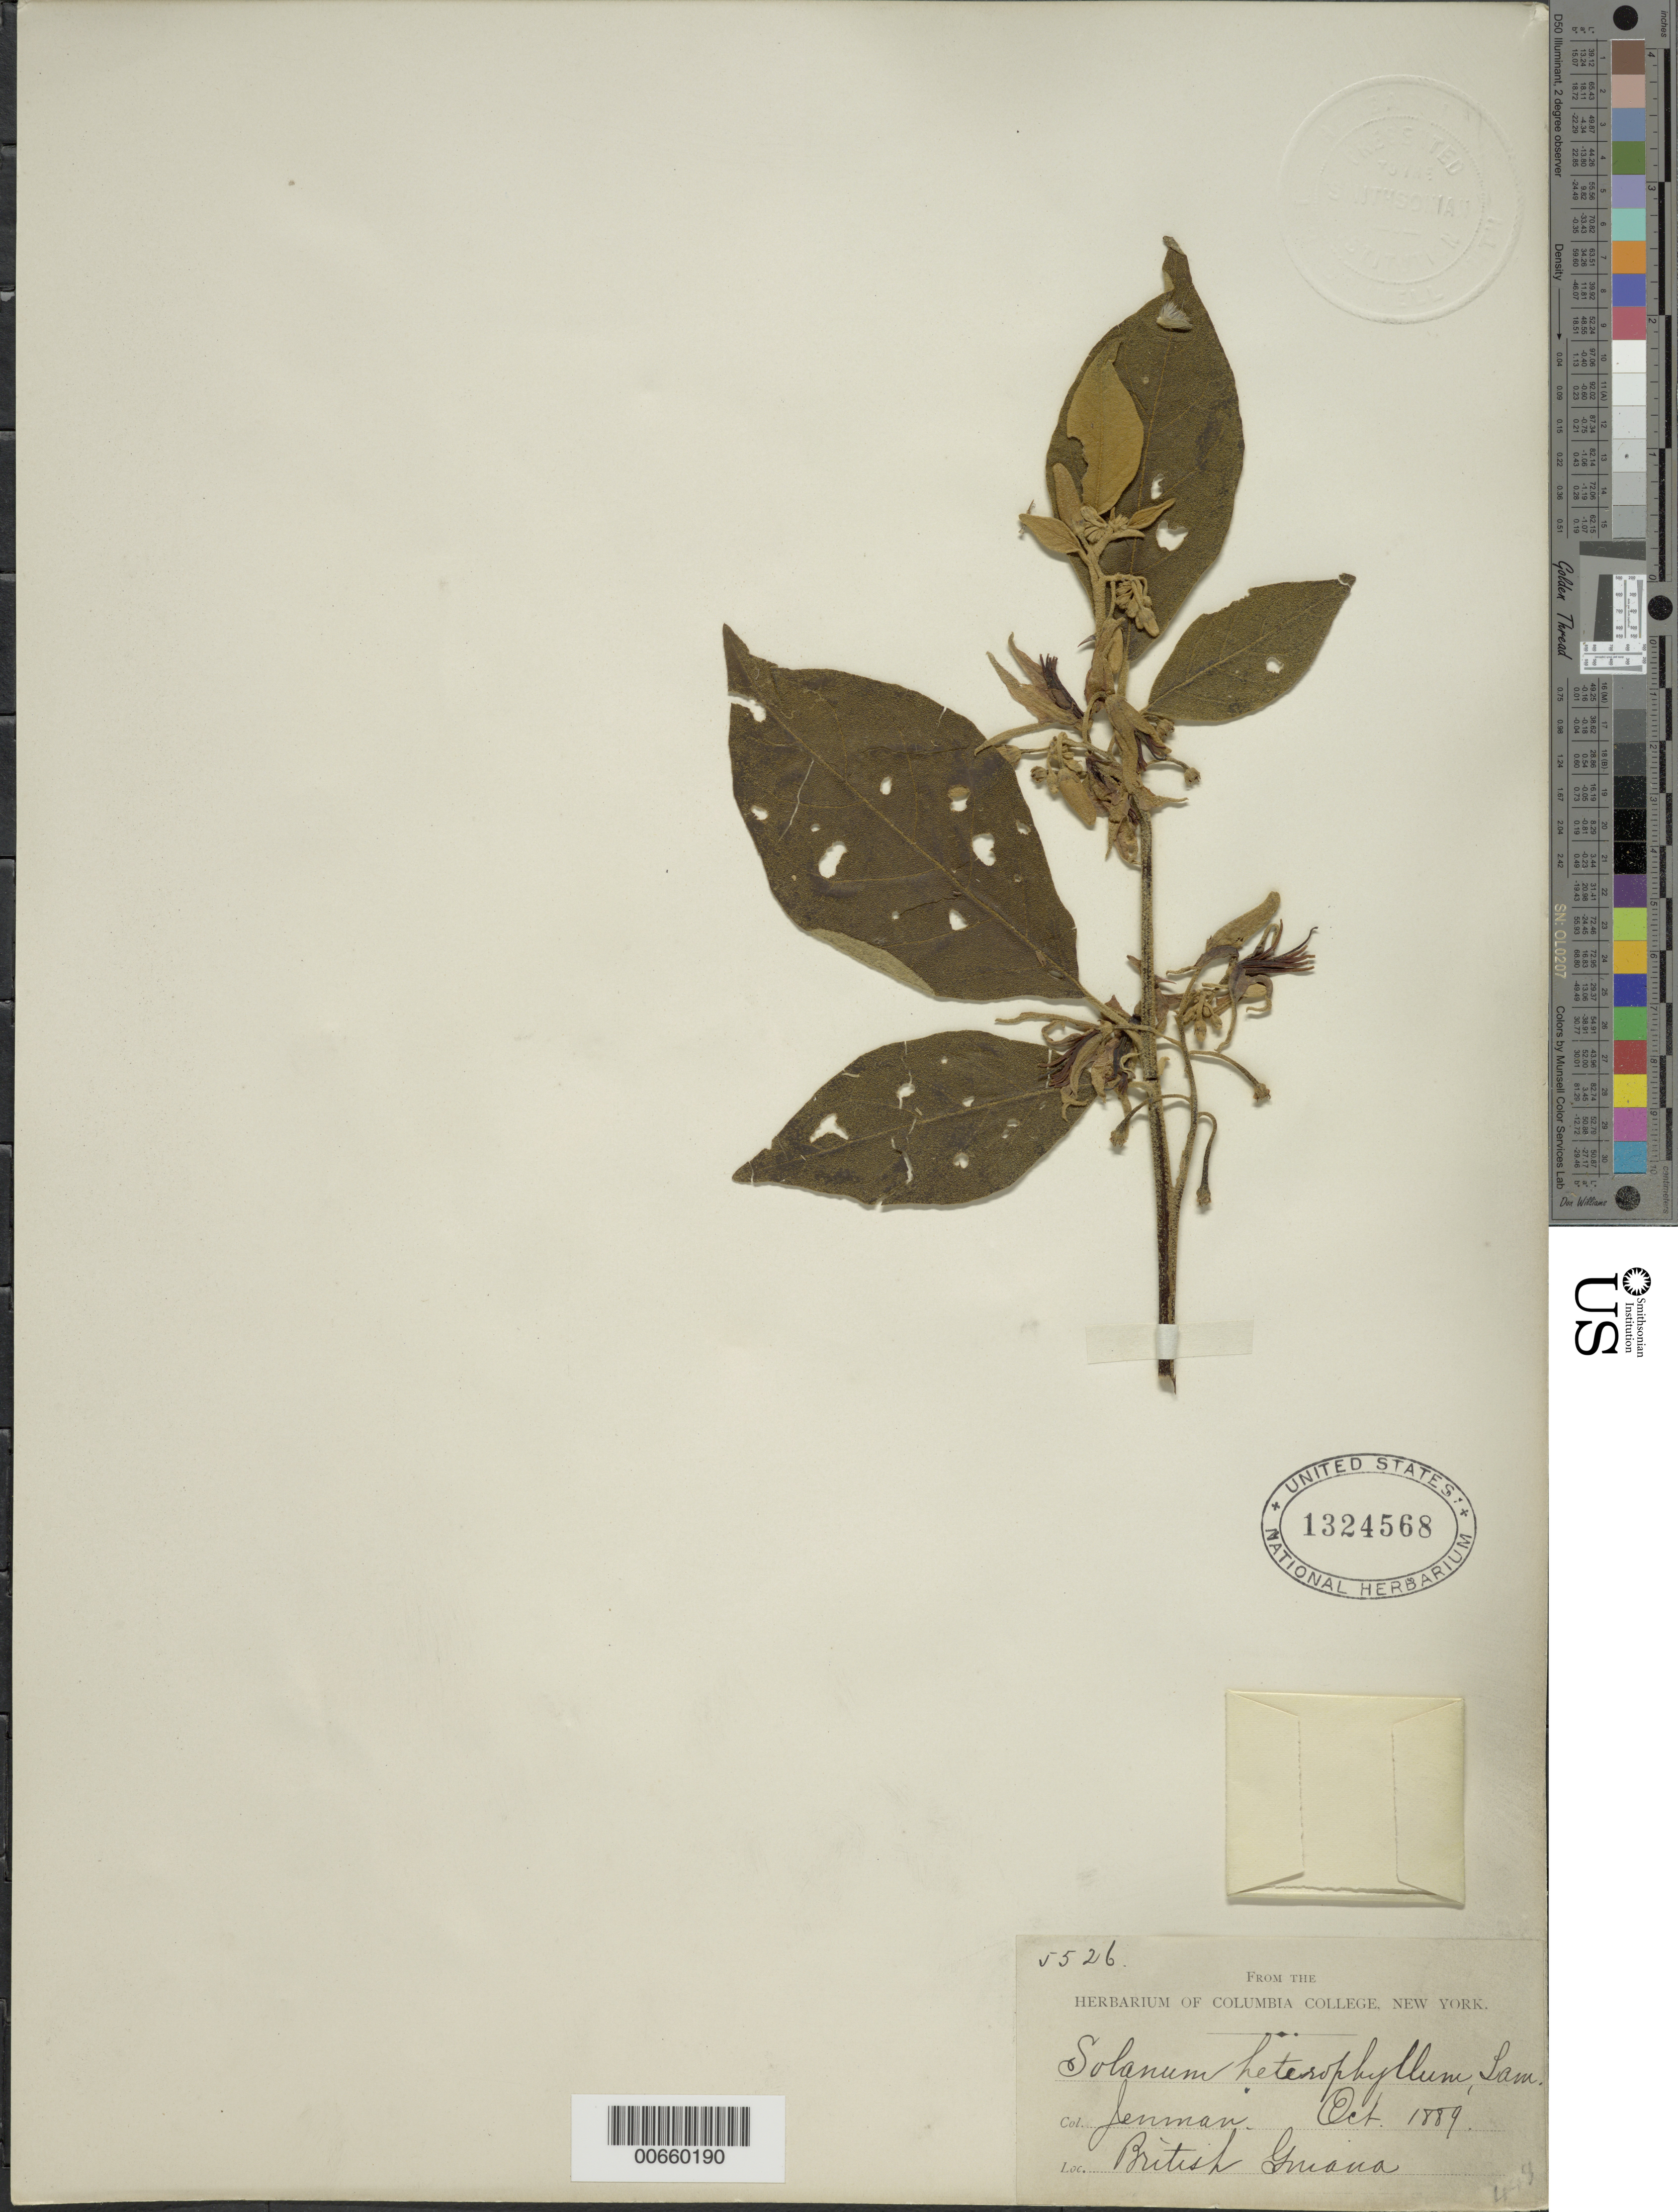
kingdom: Plantae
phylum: Tracheophyta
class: Magnoliopsida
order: Solanales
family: Solanaceae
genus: Solanum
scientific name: Solanum heterophyllum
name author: Lam.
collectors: G. S. Jenman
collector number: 5526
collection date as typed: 10 Oct 1889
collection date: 1889-10-10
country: Guyana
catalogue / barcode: US 1324568